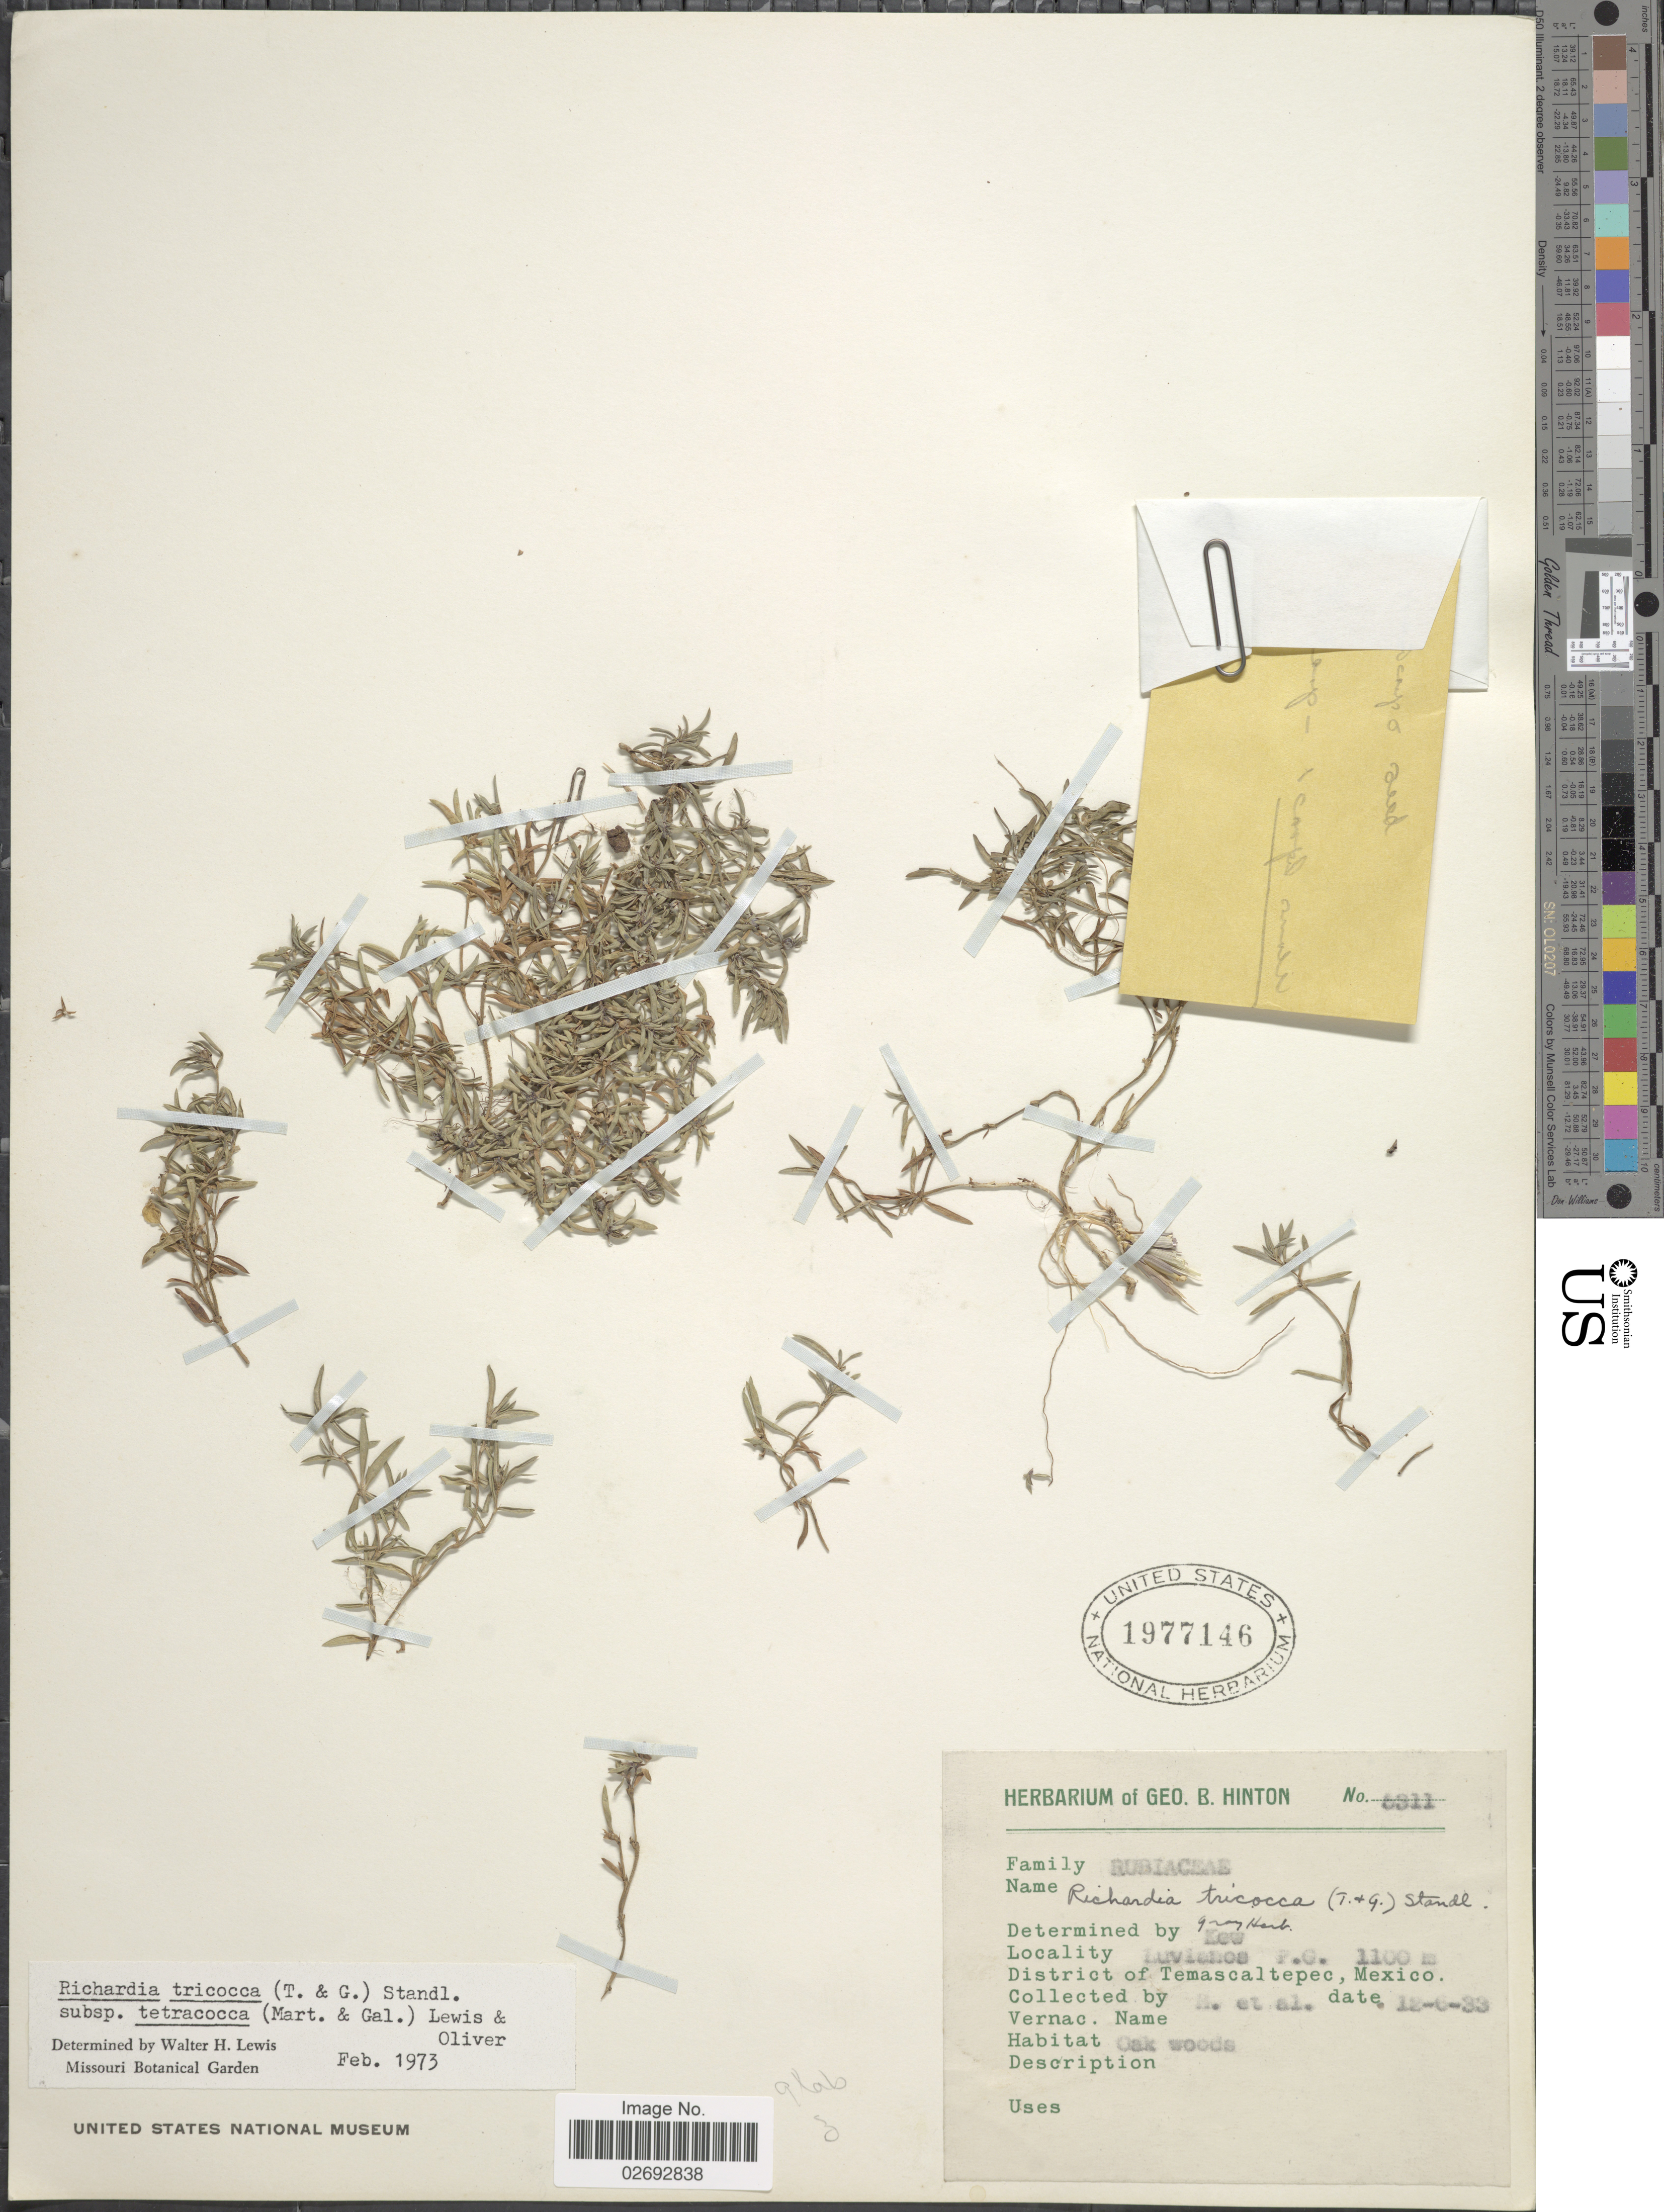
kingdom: Plantae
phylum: Tracheophyta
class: Magnoliopsida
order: Gentianales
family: Rubiaceae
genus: Richardia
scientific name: Richardia tricocca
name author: (Torr.) Standl.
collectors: G. B. Hinton & et al.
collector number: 5311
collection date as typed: Transcribed d/m/y: 6/12/33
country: Mexico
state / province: México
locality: Luvianos, F. G. District of Temascaltepec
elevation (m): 1100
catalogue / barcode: US 1977146